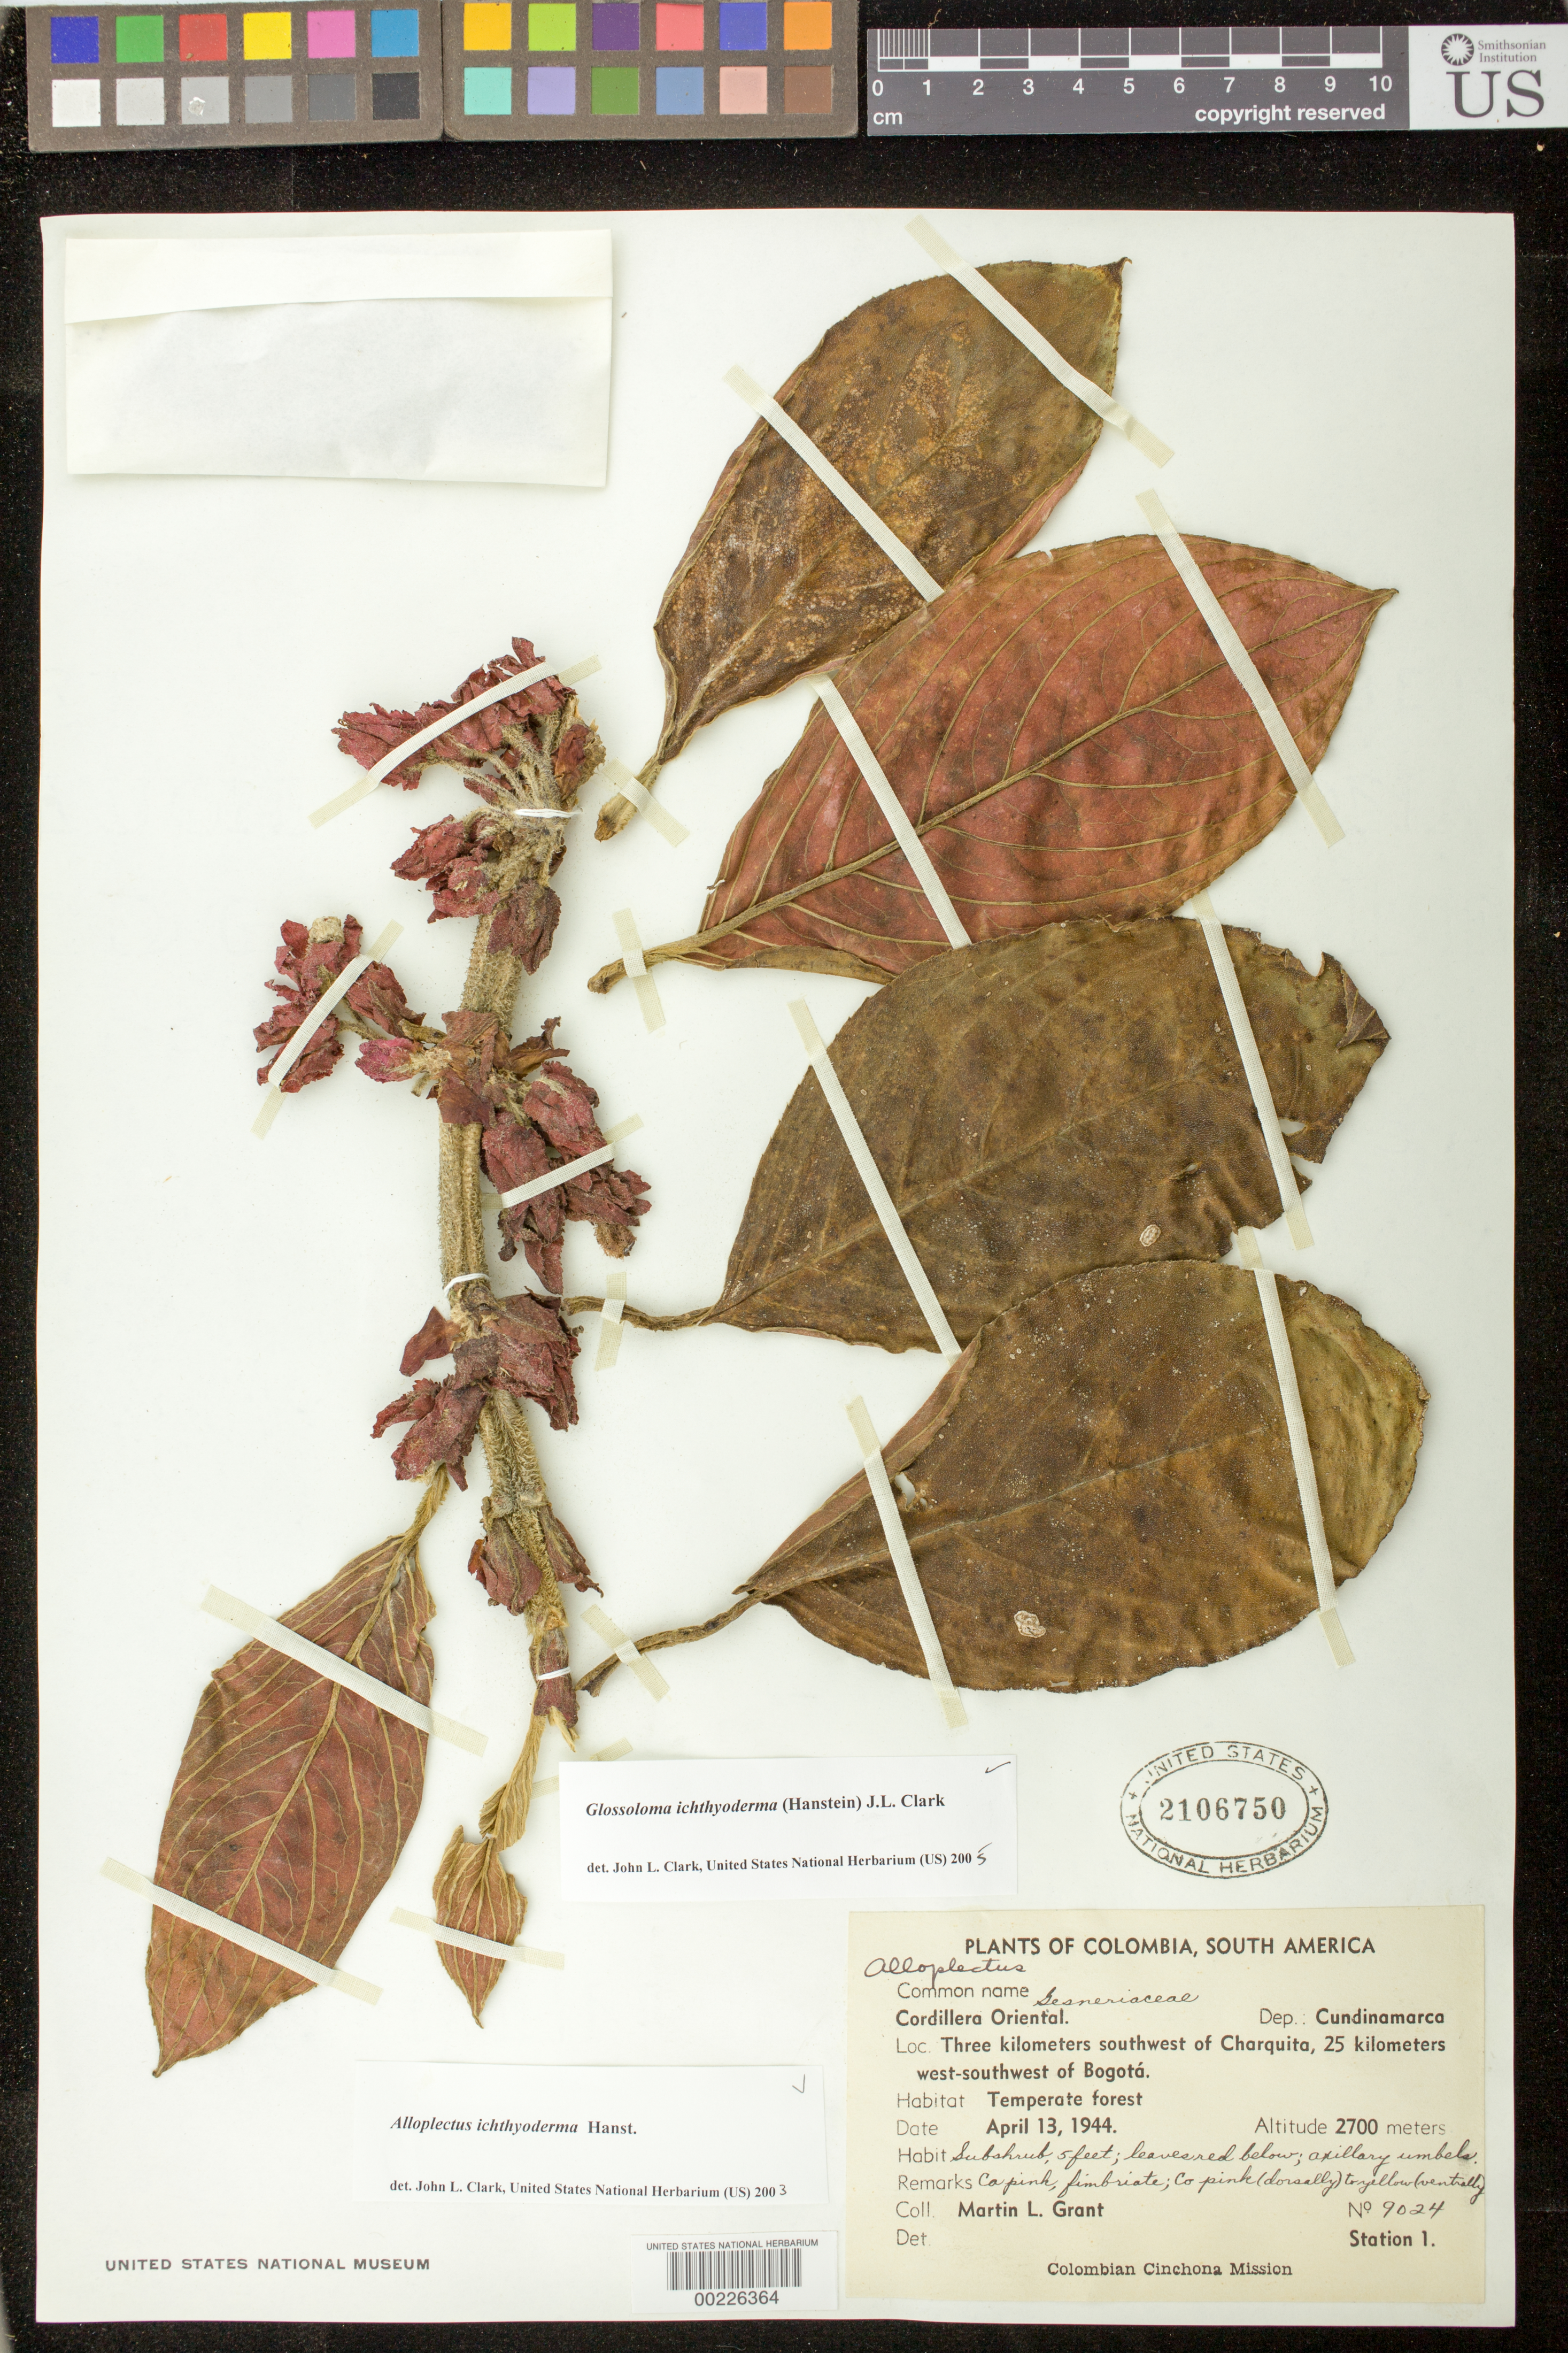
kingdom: Plantae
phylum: Tracheophyta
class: Magnoliopsida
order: Lamiales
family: Gesneriaceae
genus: Glossoloma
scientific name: Glossoloma ichthyoderma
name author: (Hanst.) J.L. Clark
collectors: M. L. Grant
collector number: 9024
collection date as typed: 13 Apr 1944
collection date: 1944-04-13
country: Colombia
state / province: Cundinamarca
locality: Cordillera Oriental, 3 km SW of Charquita, 25 km WSW of Bogota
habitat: Temperate forest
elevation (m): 2700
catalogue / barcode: US 2106750